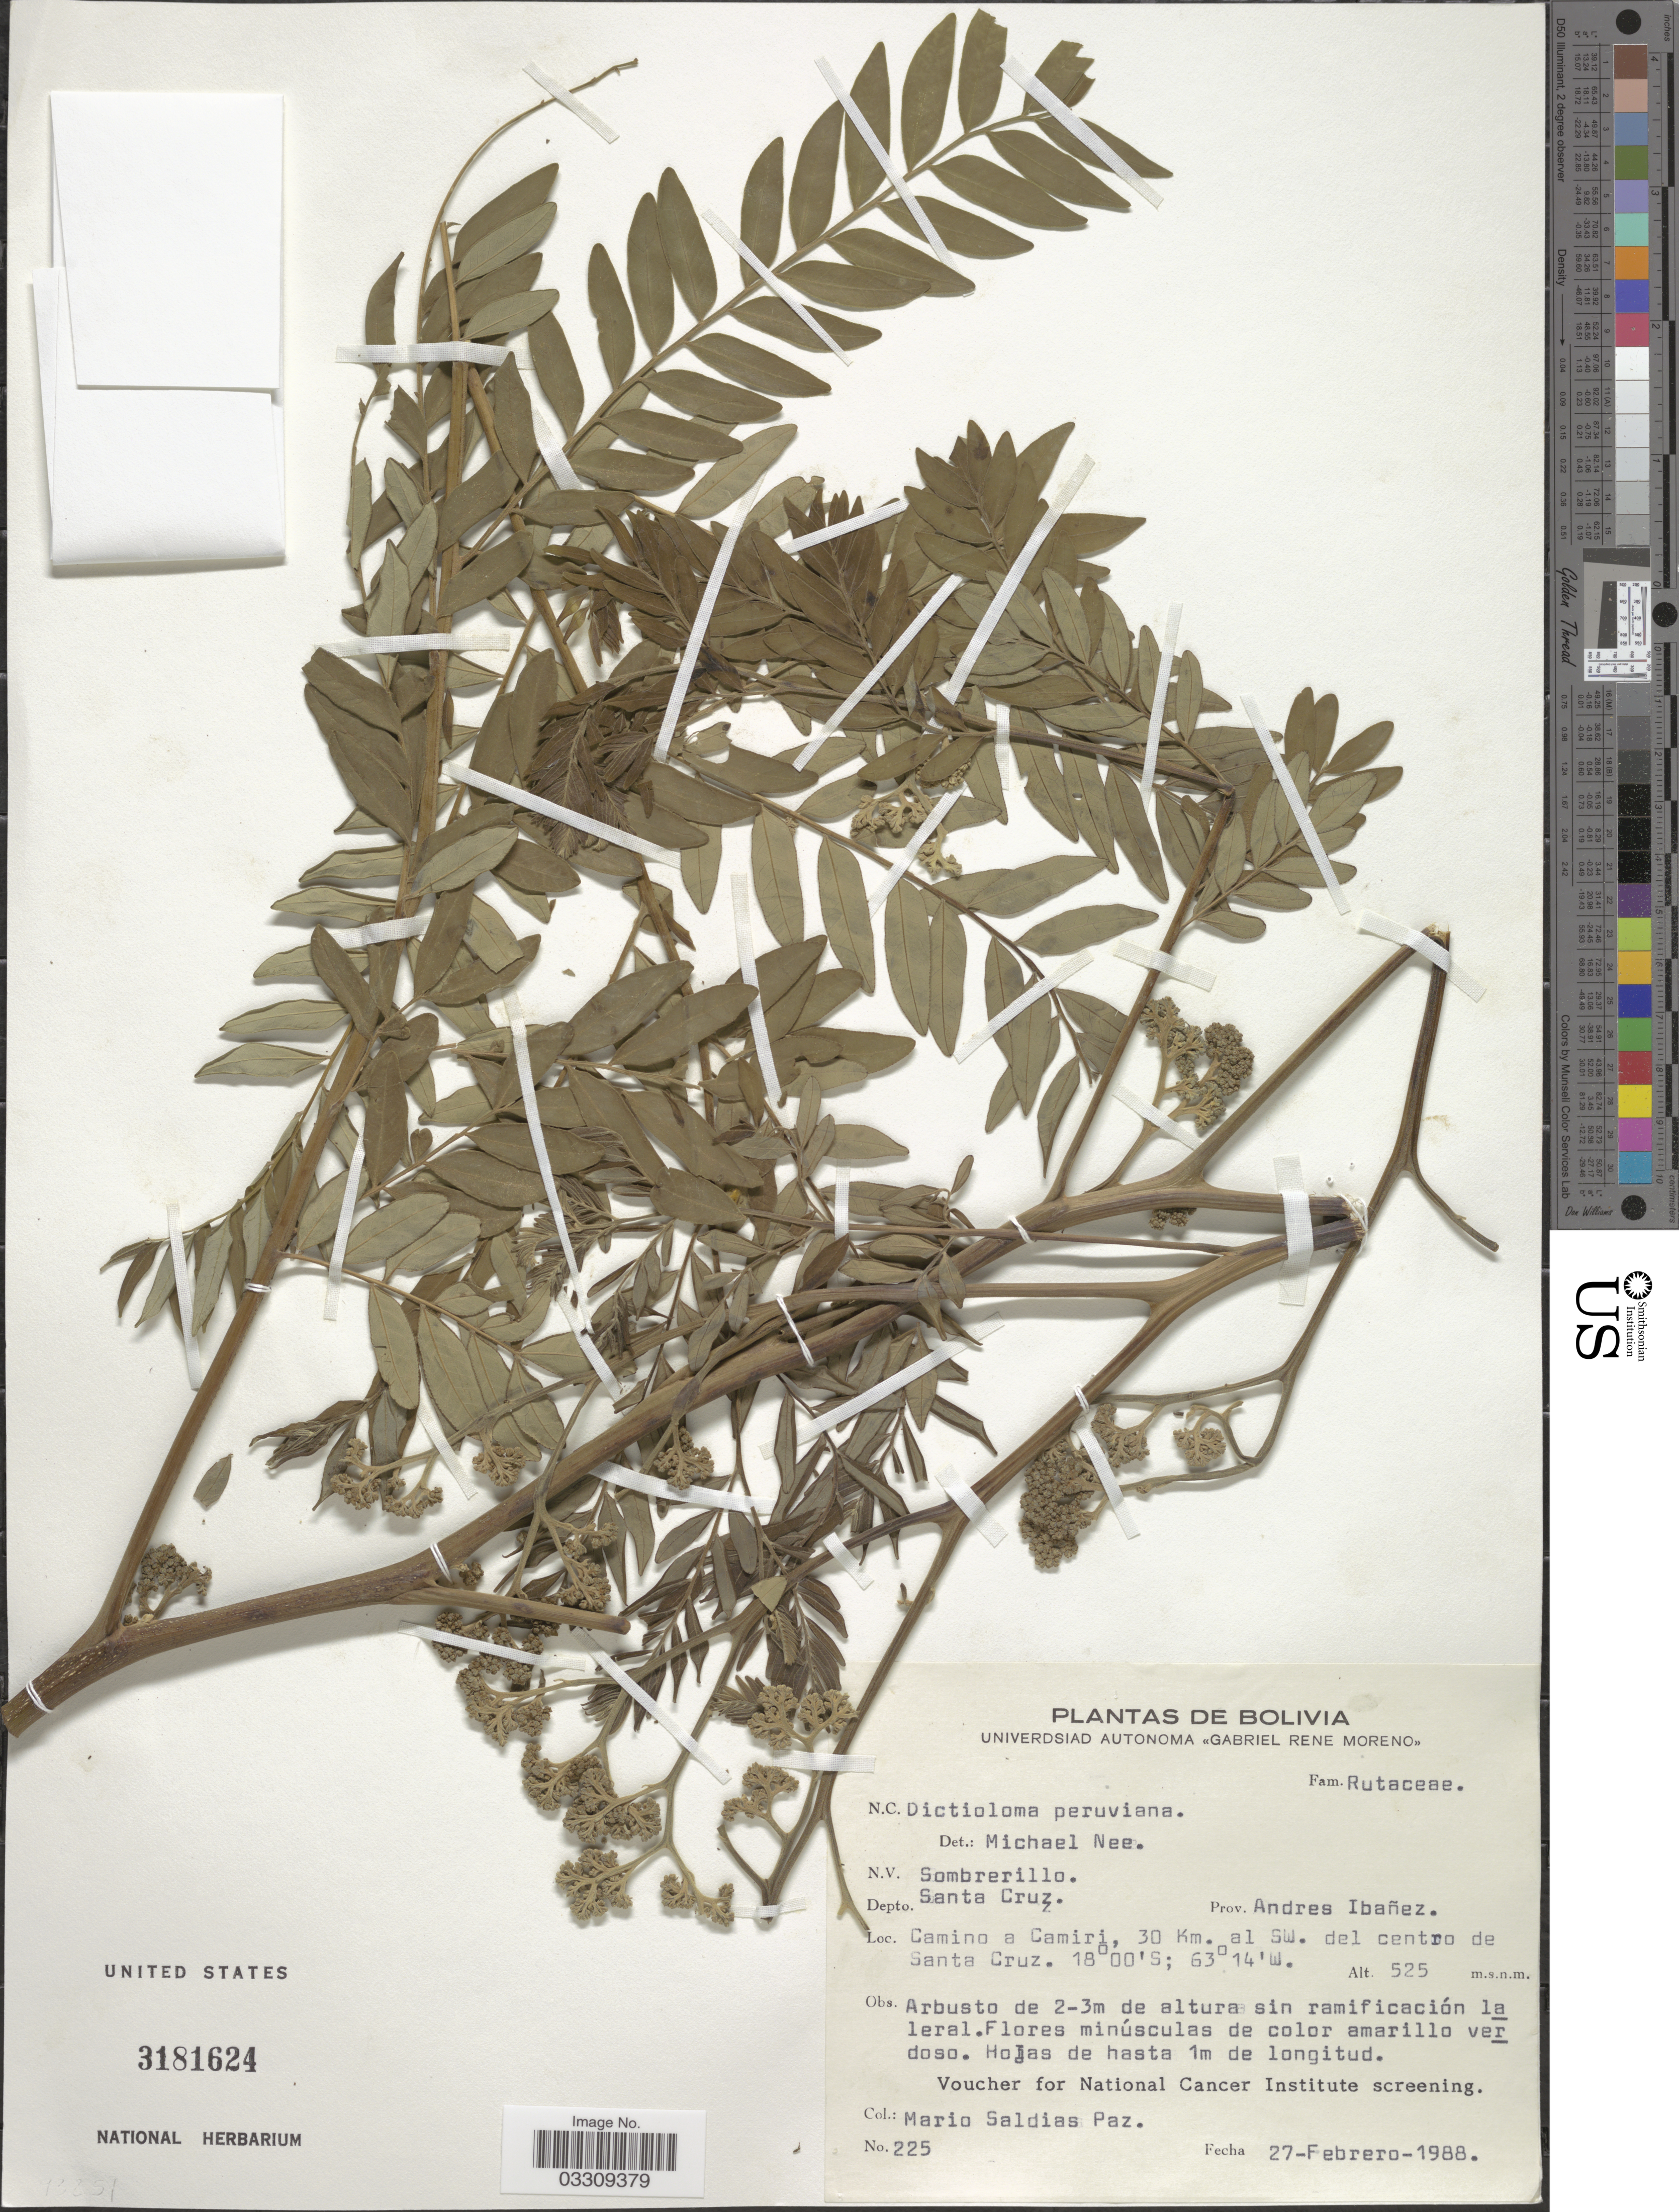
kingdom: Plantae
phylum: Tracheophyta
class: Magnoliopsida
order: Sapindales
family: Rutaceae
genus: Dictyoloma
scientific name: Dictyoloma peruvianum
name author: Planch.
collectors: M. Saldias Paz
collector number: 225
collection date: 1988-02-27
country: Bolivia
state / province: Santa Cruz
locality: Depto. Santa Cruz. Prov. Andres Ibañez. Camino a Camiri, 30 Km. al SW. del centro de Santa Cruz.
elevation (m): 525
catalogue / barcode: US 3181624